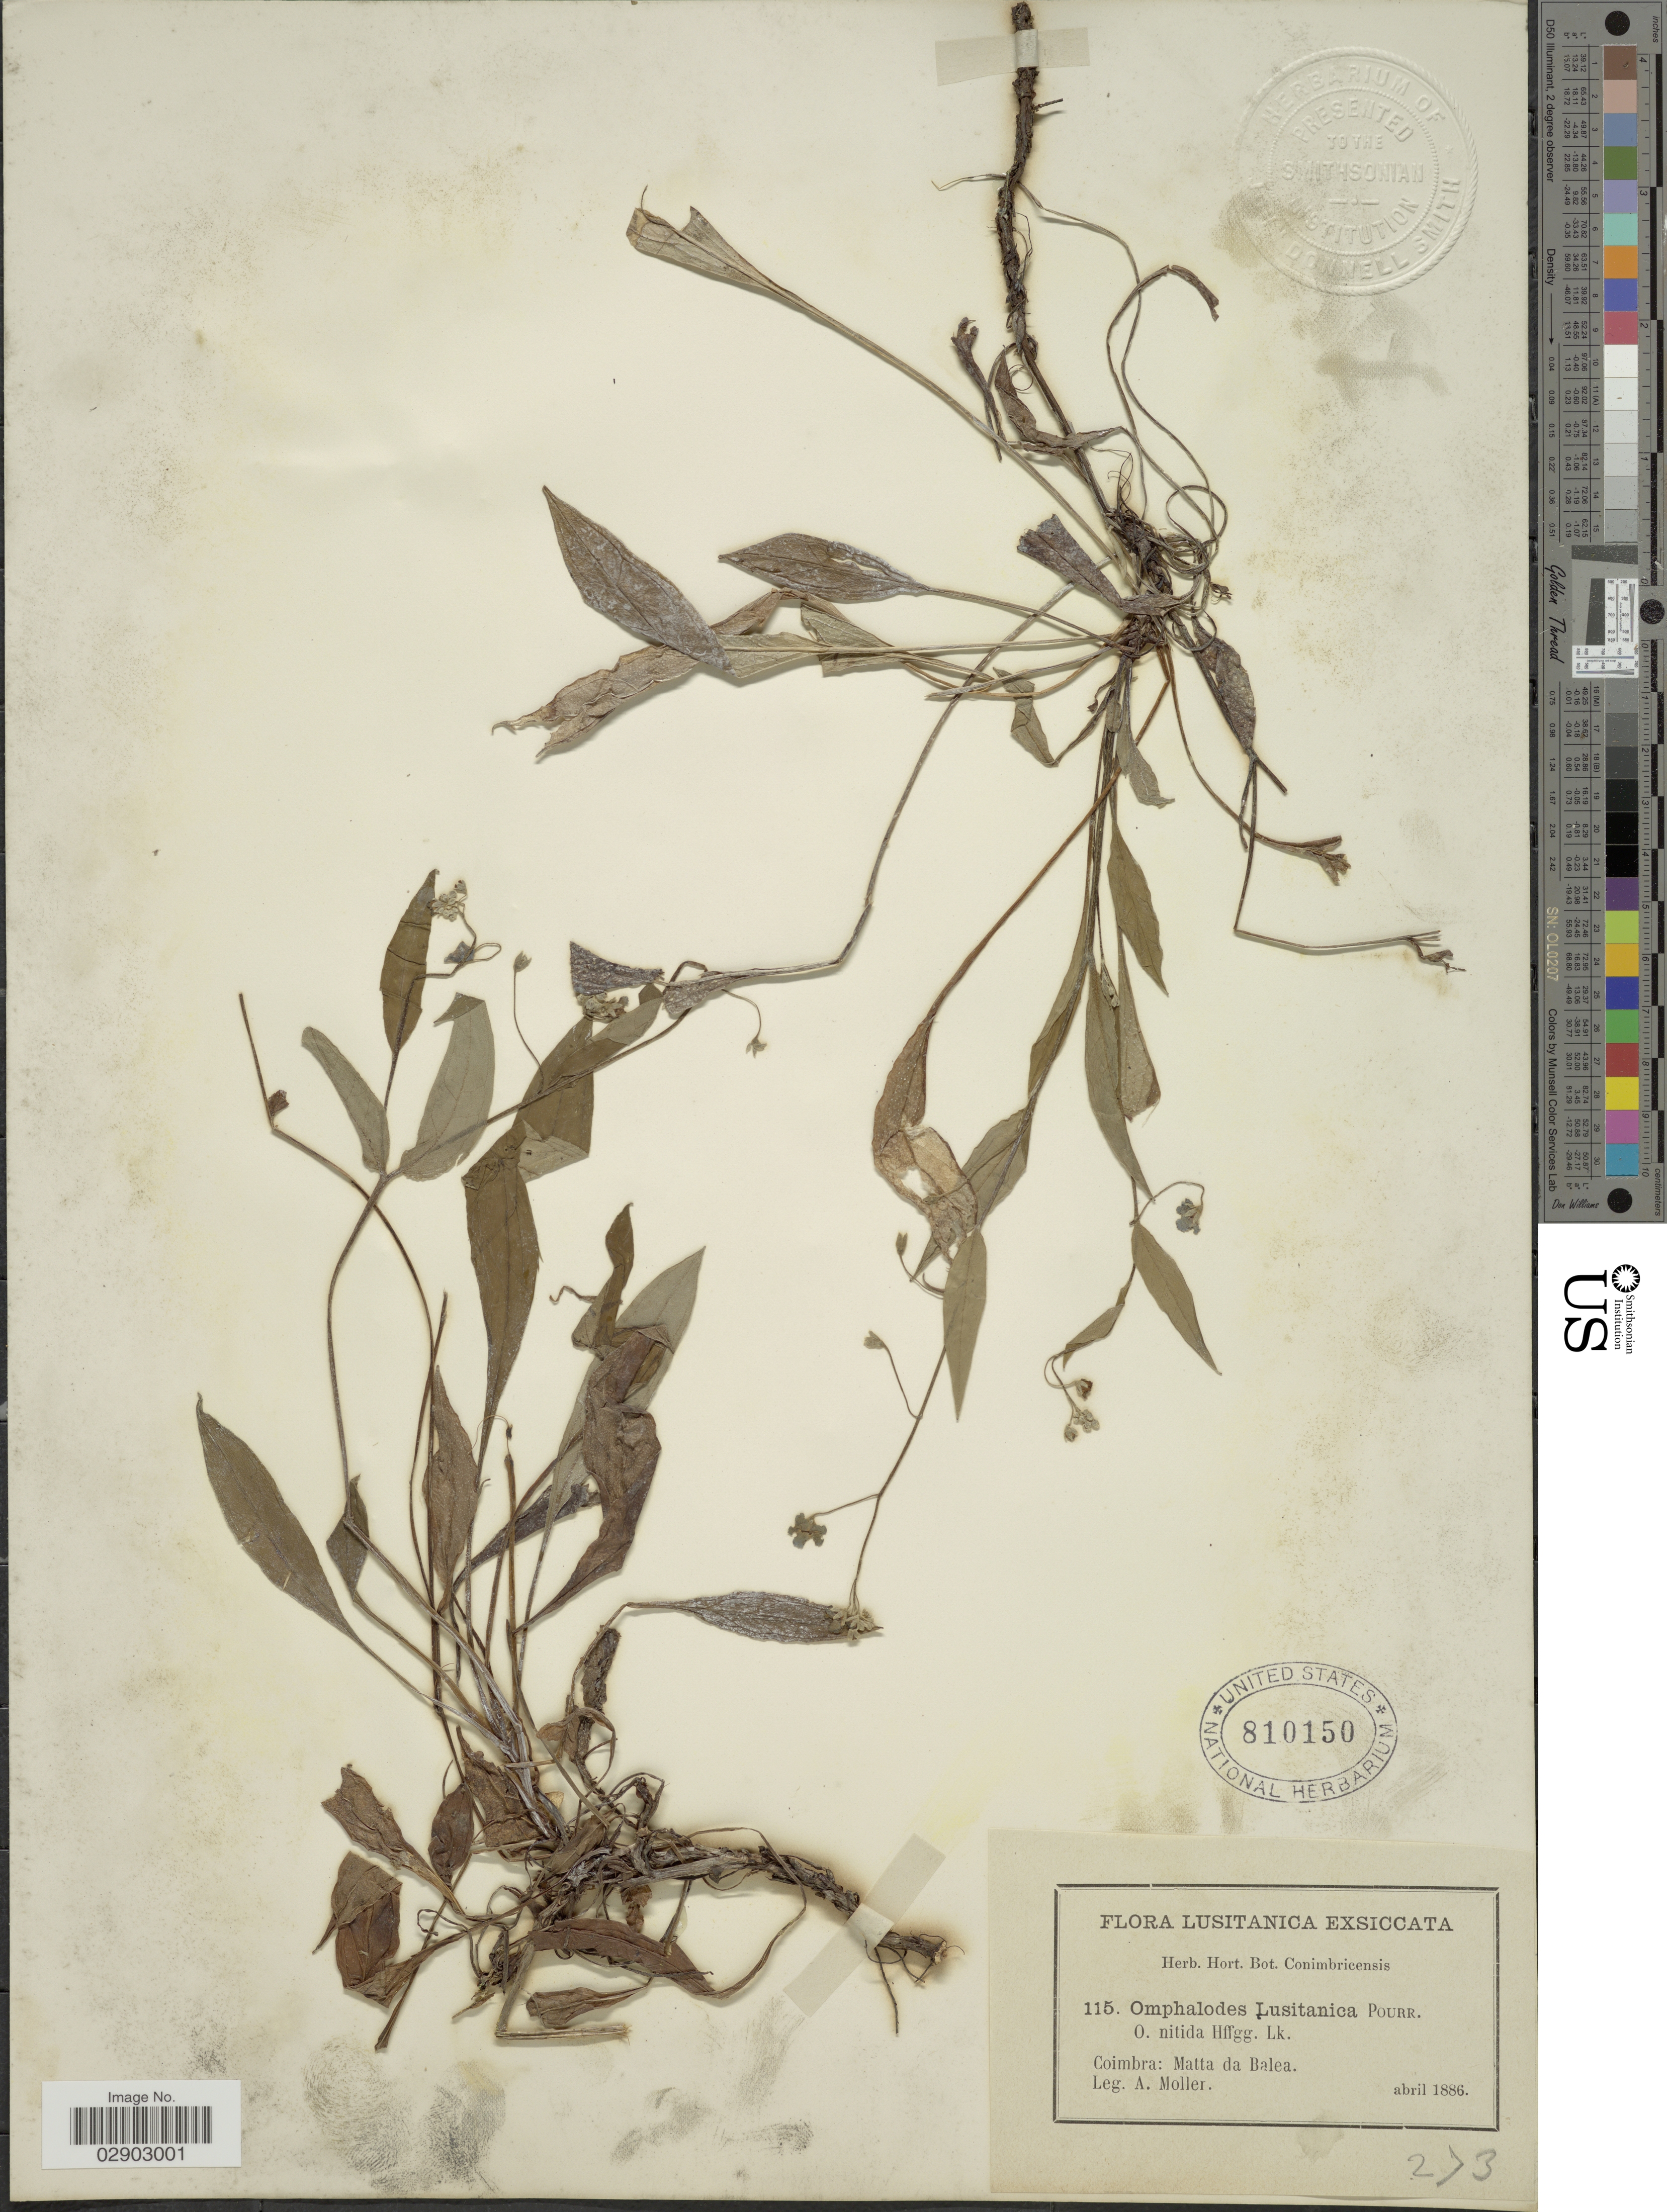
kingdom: Plantae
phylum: Tracheophyta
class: Magnoliopsida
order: Boraginales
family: Boraginaceae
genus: Omphalodes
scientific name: Omphalodes lusitanica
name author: Pourr. ex Lange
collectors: A. Moller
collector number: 115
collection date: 1886-04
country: Portugal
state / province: Coimbra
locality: Lusitanica. Matta da Balea.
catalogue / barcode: US 810150